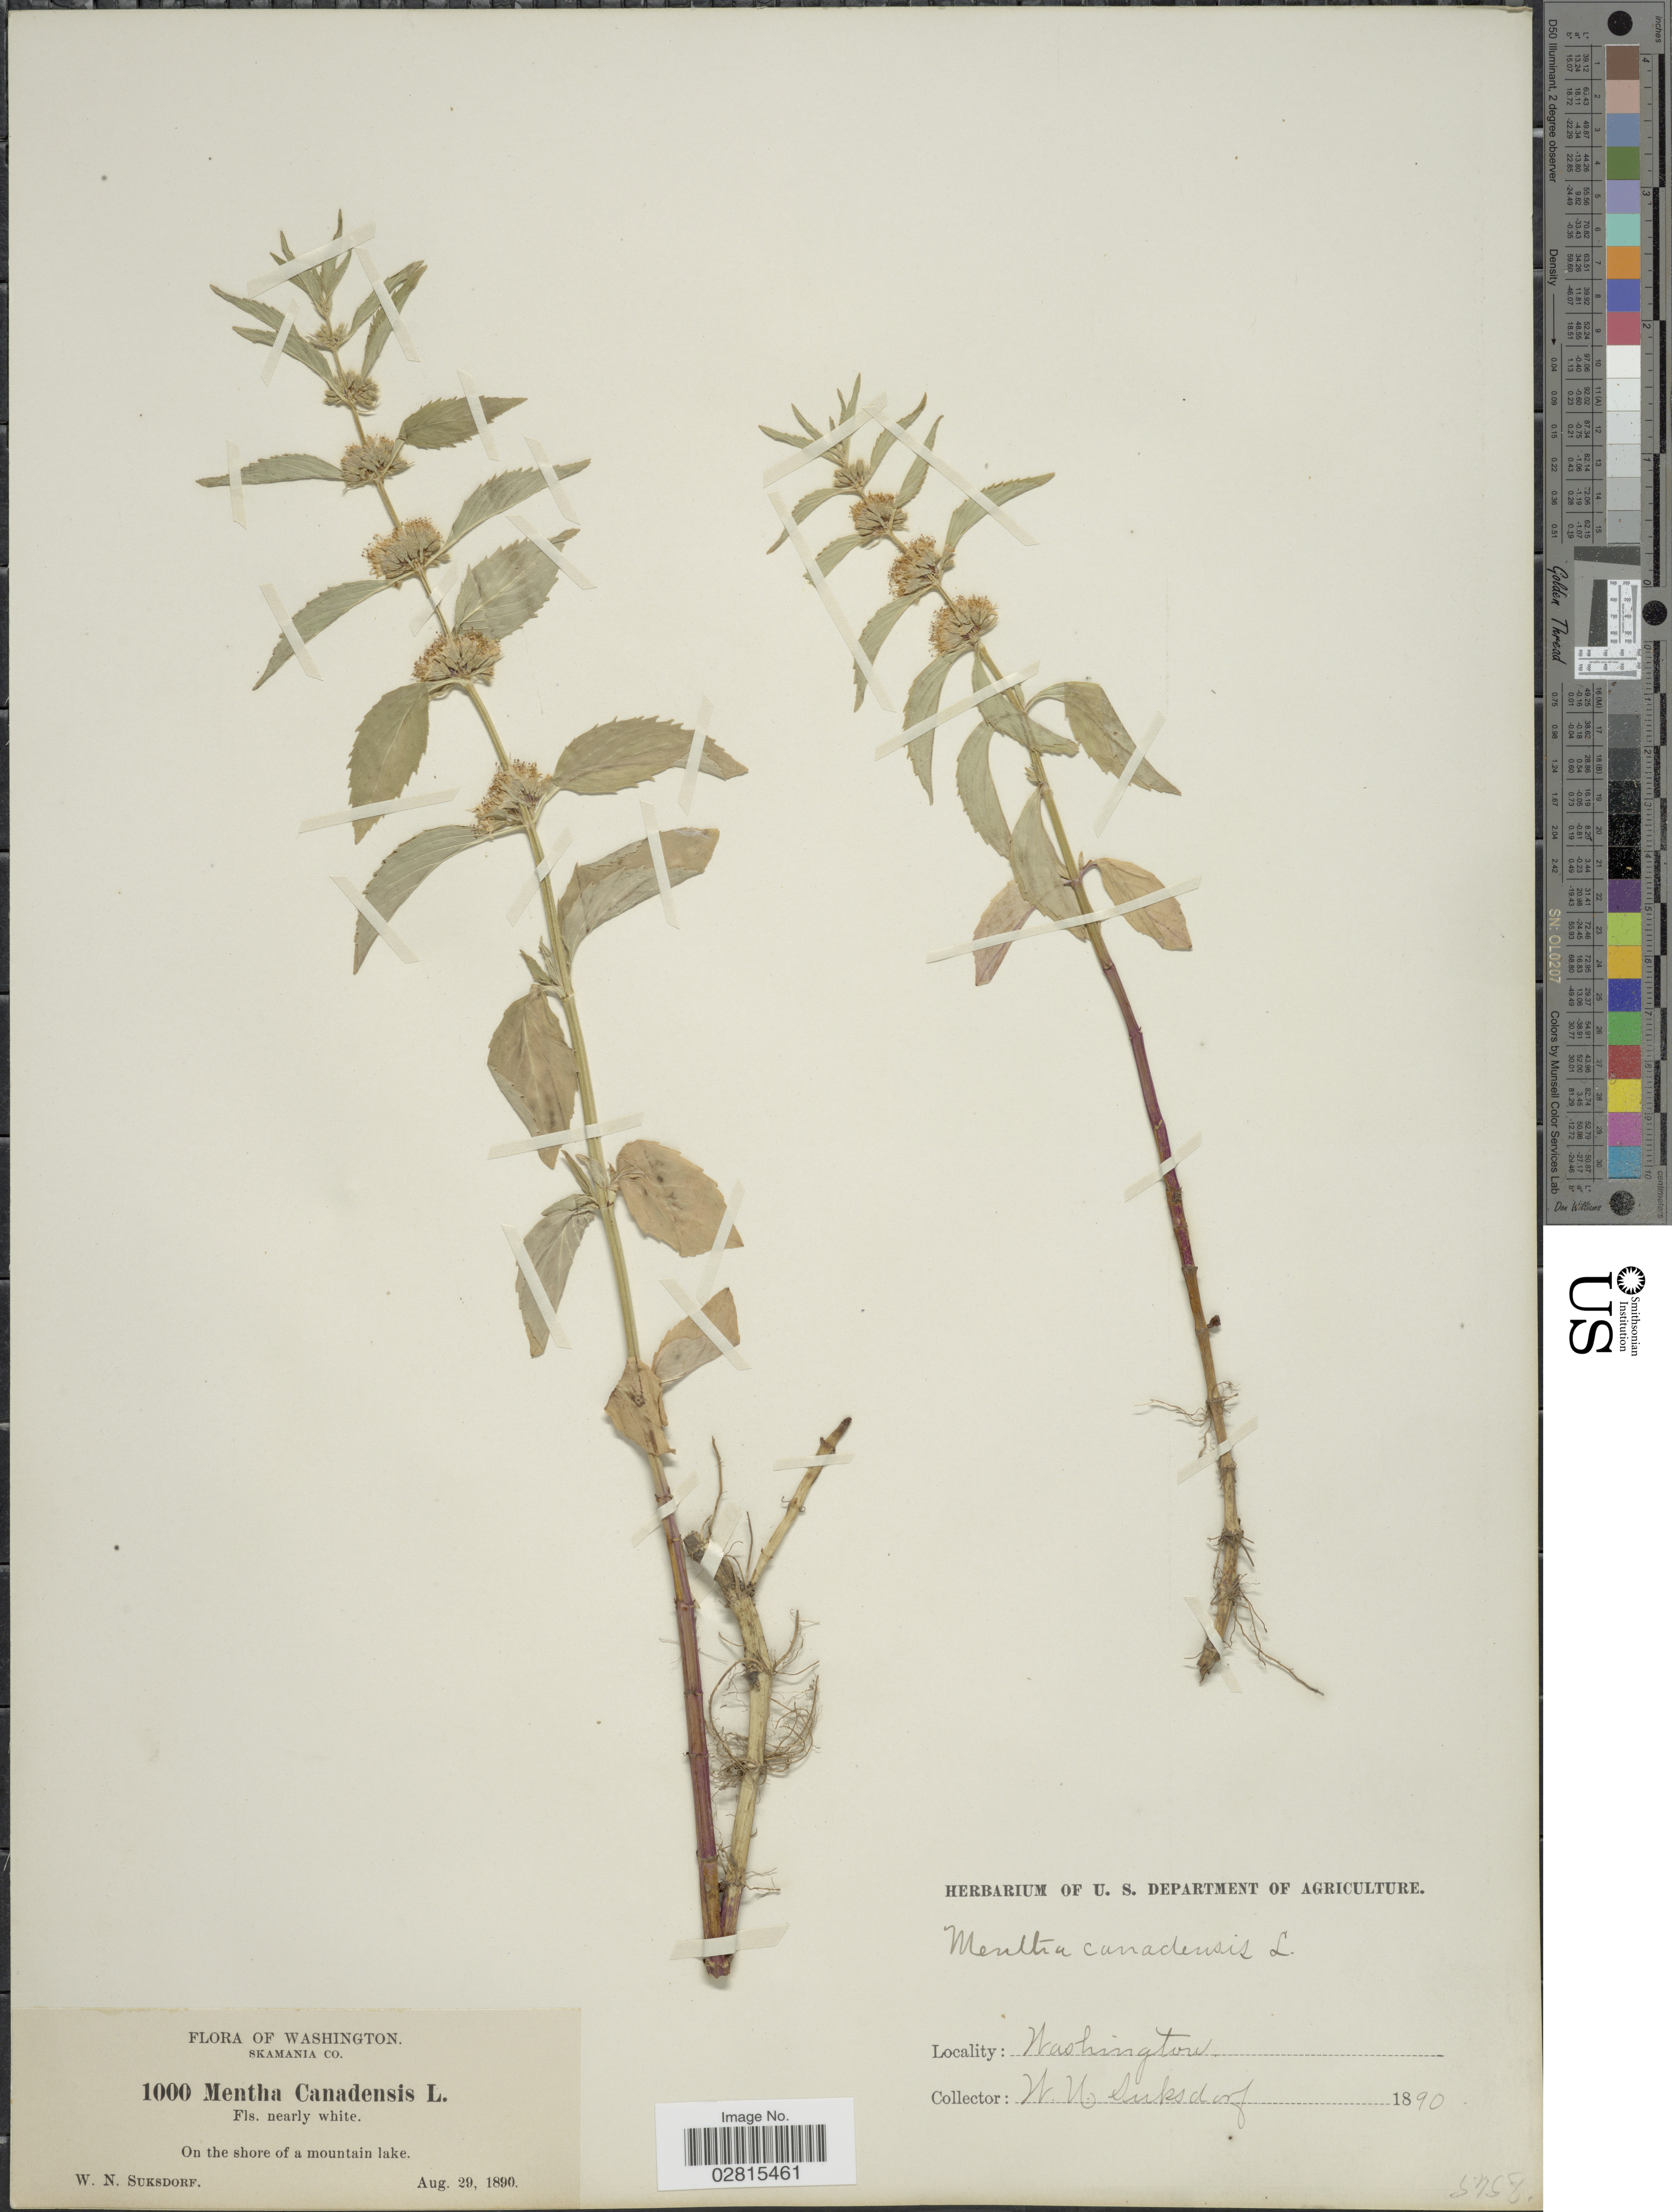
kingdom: Plantae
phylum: Tracheophyta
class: Magnoliopsida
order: Lamiales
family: Lamiaceae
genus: Mentha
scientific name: Mentha canadensis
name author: L.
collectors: W. N. Suksdorf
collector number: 1000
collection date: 1890-08-29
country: United States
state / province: Washington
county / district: Skamania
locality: Skamania Co., on the shore of a mountain lake.